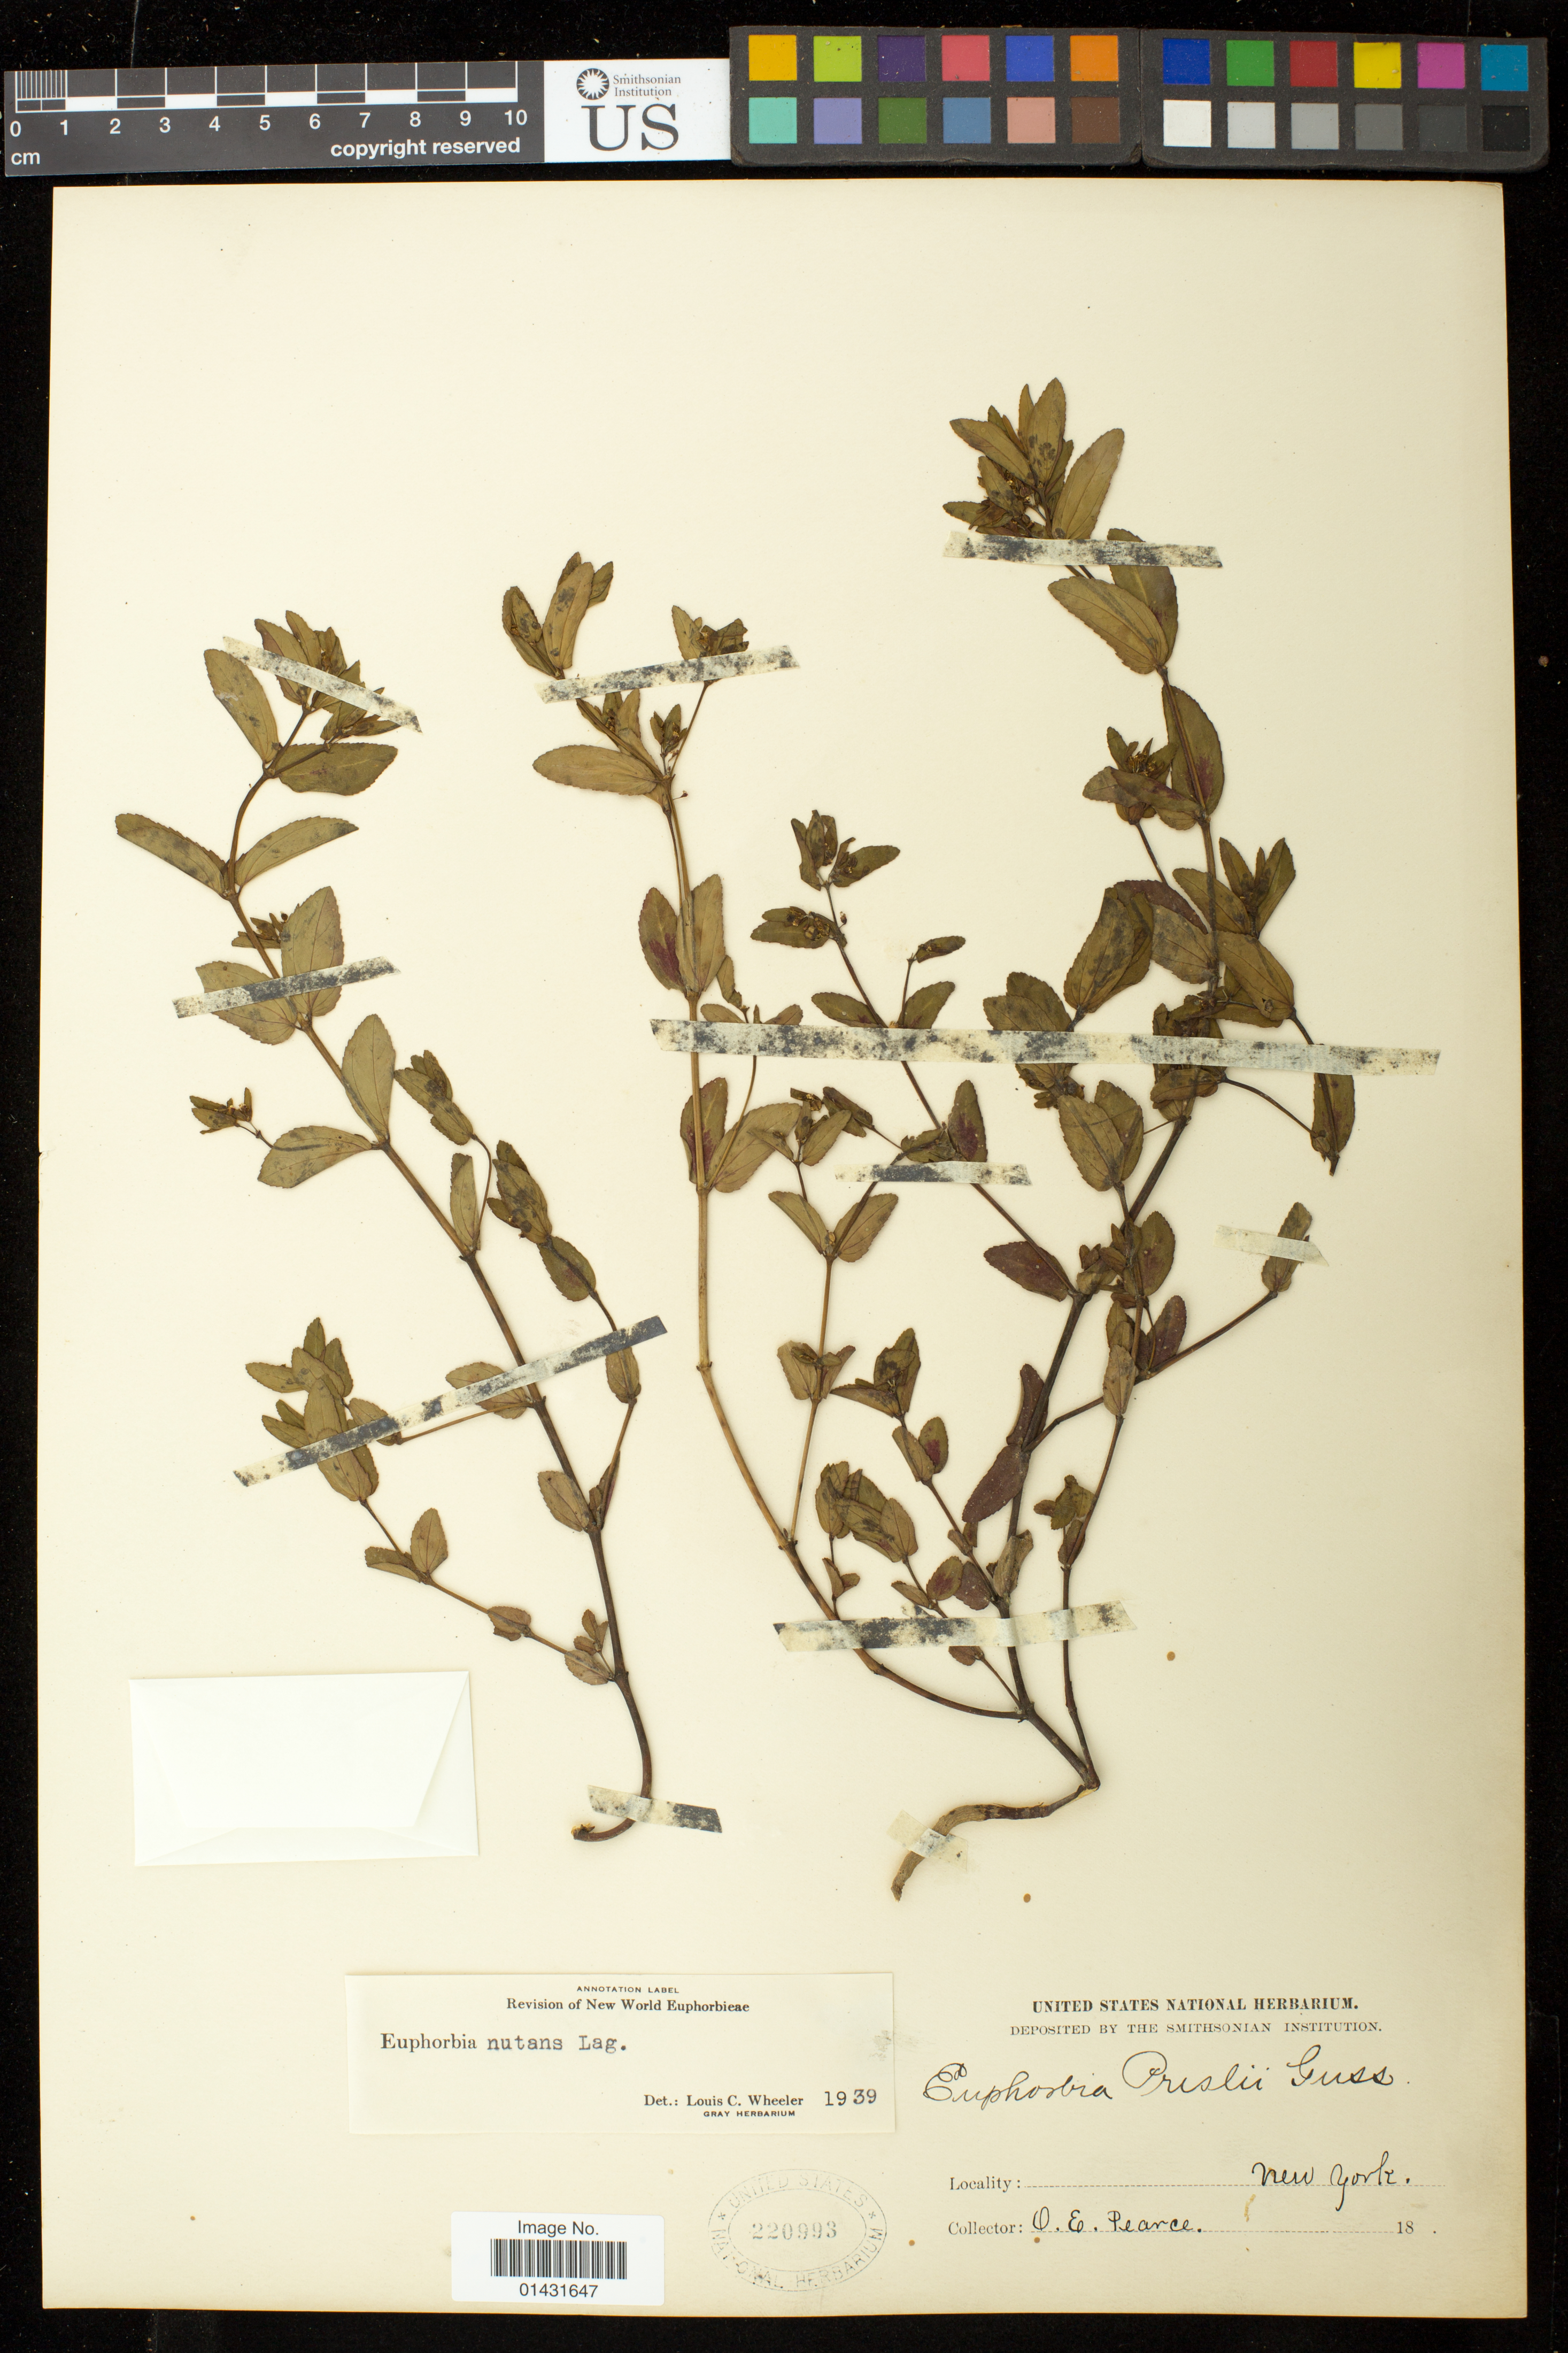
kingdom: Plantae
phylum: Tracheophyta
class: Magnoliopsida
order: Malpighiales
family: Euphorbiaceae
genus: Euphorbia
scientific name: Euphorbia hypericifolia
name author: L.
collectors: O. E. Pearce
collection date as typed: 18--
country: United States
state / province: New York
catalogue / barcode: US 220993